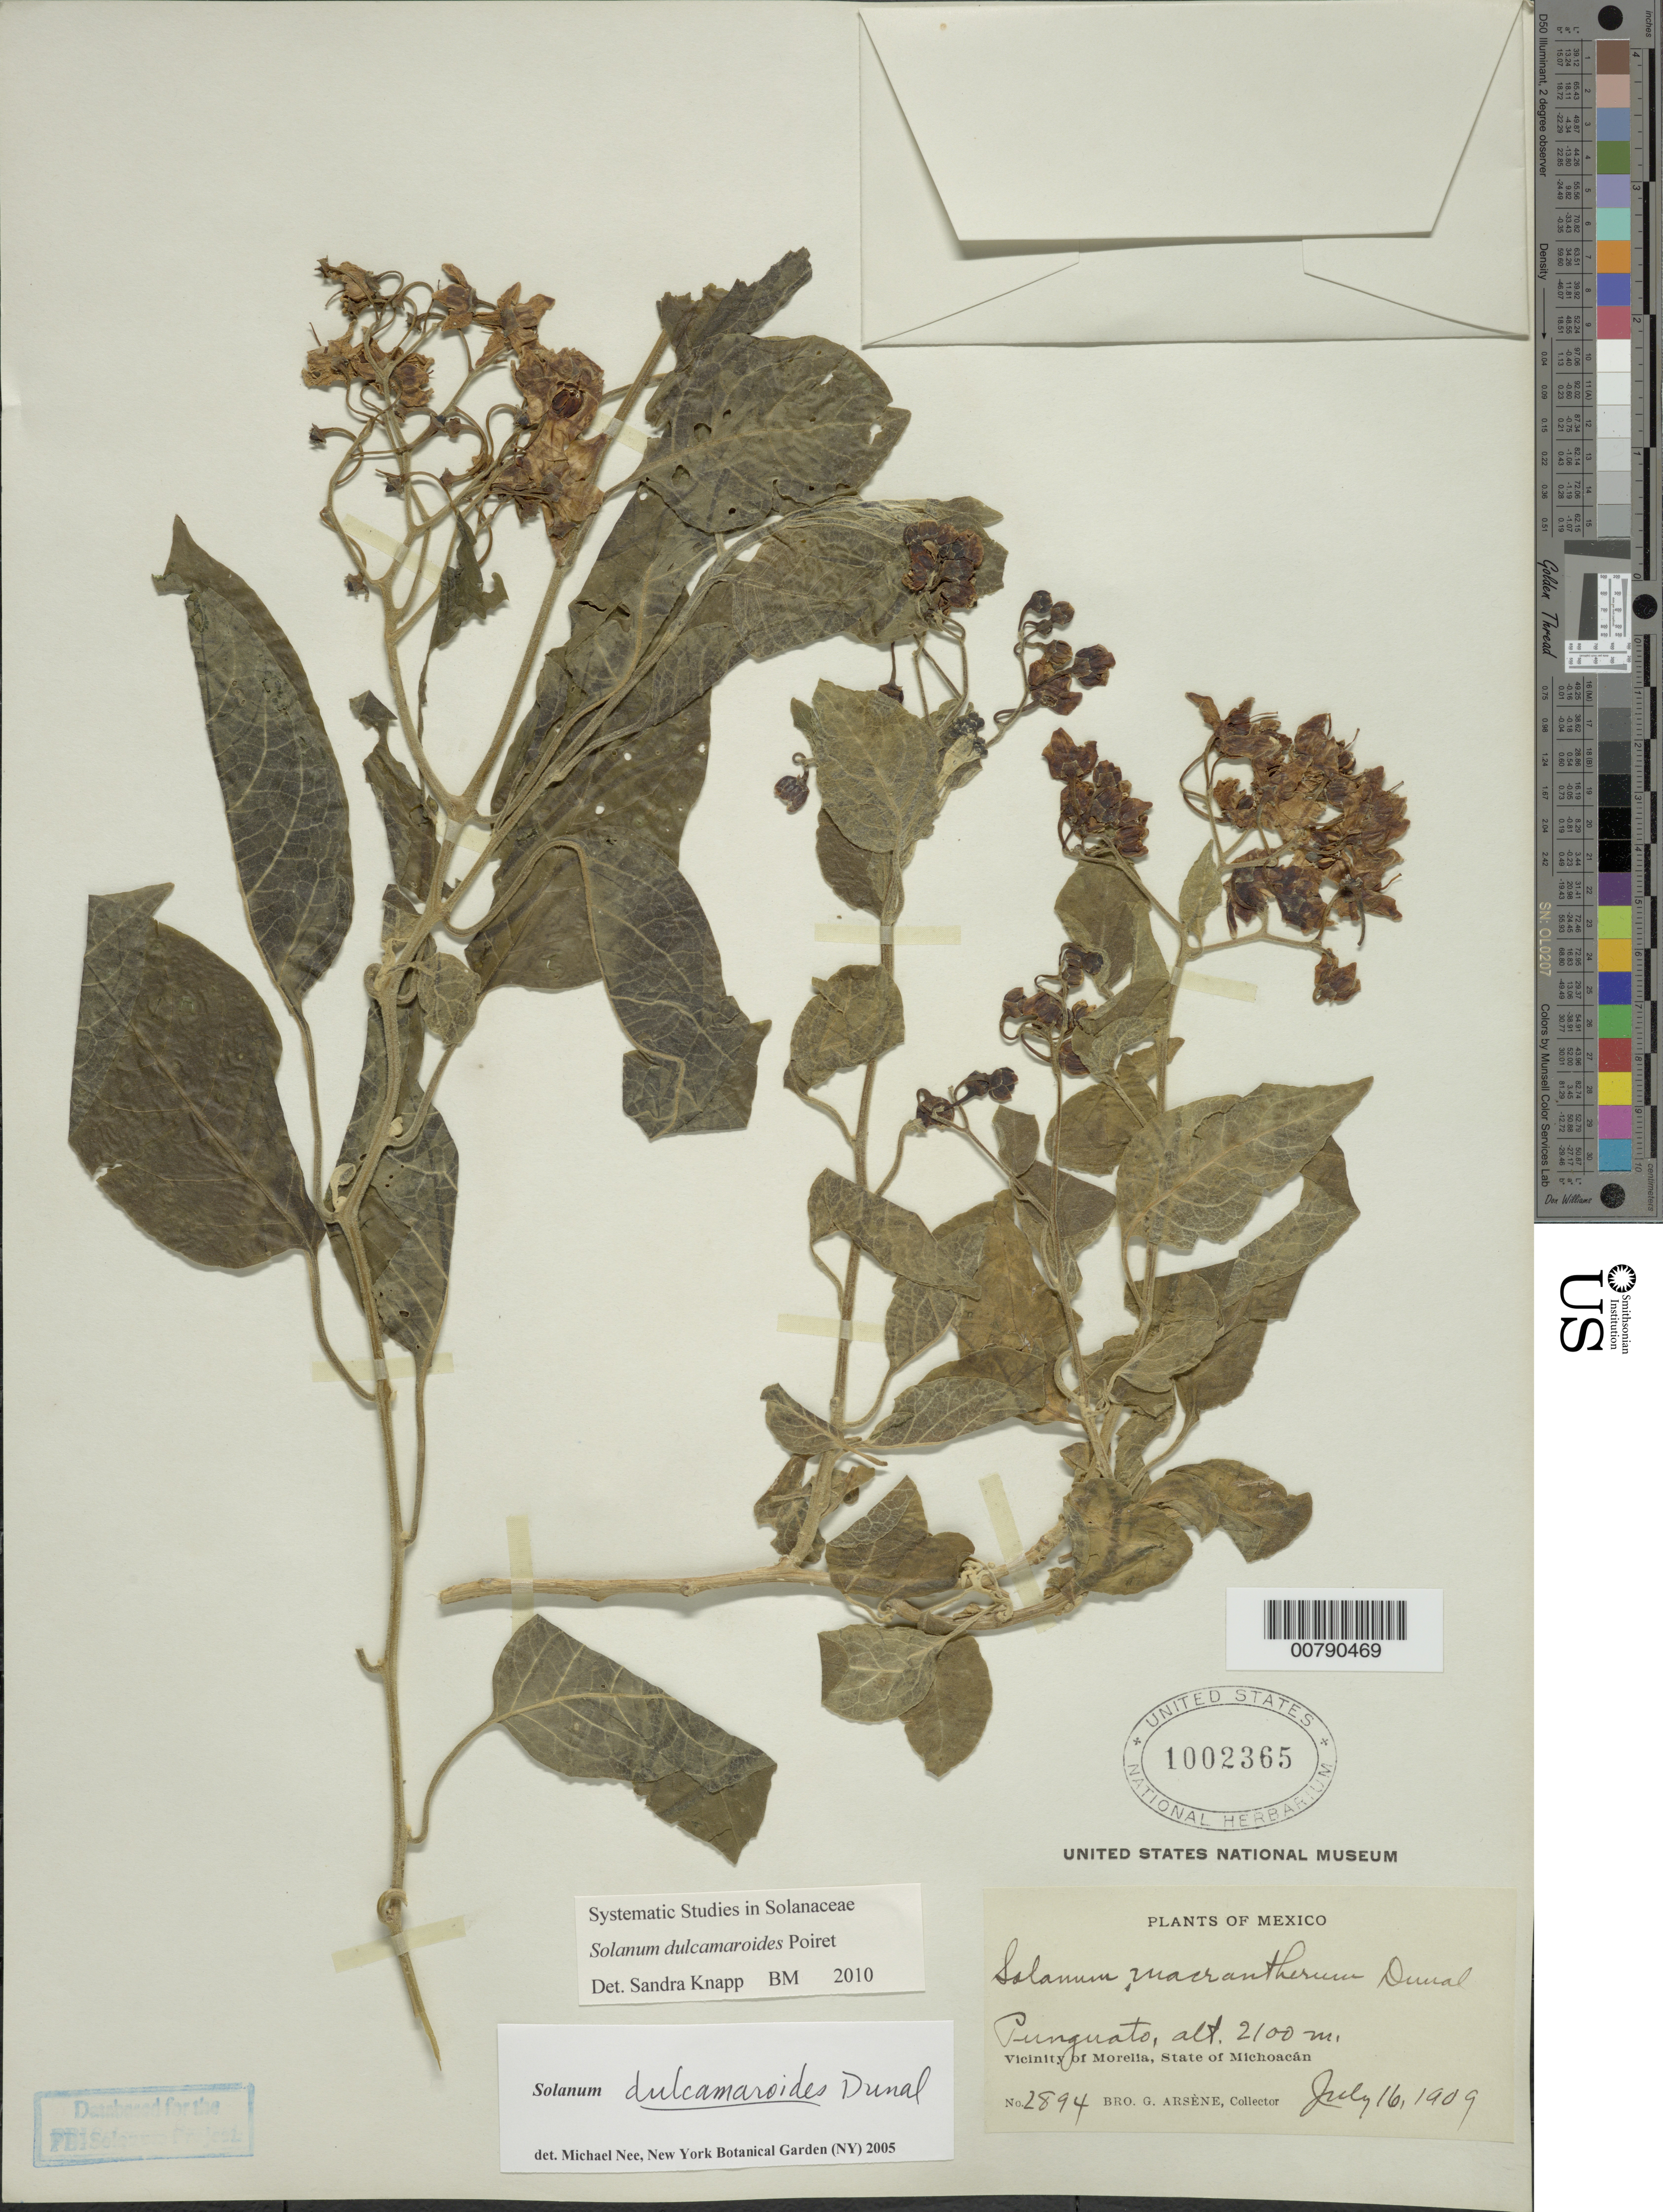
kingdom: Plantae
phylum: Tracheophyta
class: Magnoliopsida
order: Solanales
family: Solanaceae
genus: Solanum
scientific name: Solanum dulcamaroides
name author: Dunal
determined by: Knapp, S. D.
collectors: Bro. G. Arsène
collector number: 2894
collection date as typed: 16 Jul 1909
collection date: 1909-07-16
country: Mexico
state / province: Michoacán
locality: vicinity of Morelia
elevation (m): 2100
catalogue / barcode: US 1002365